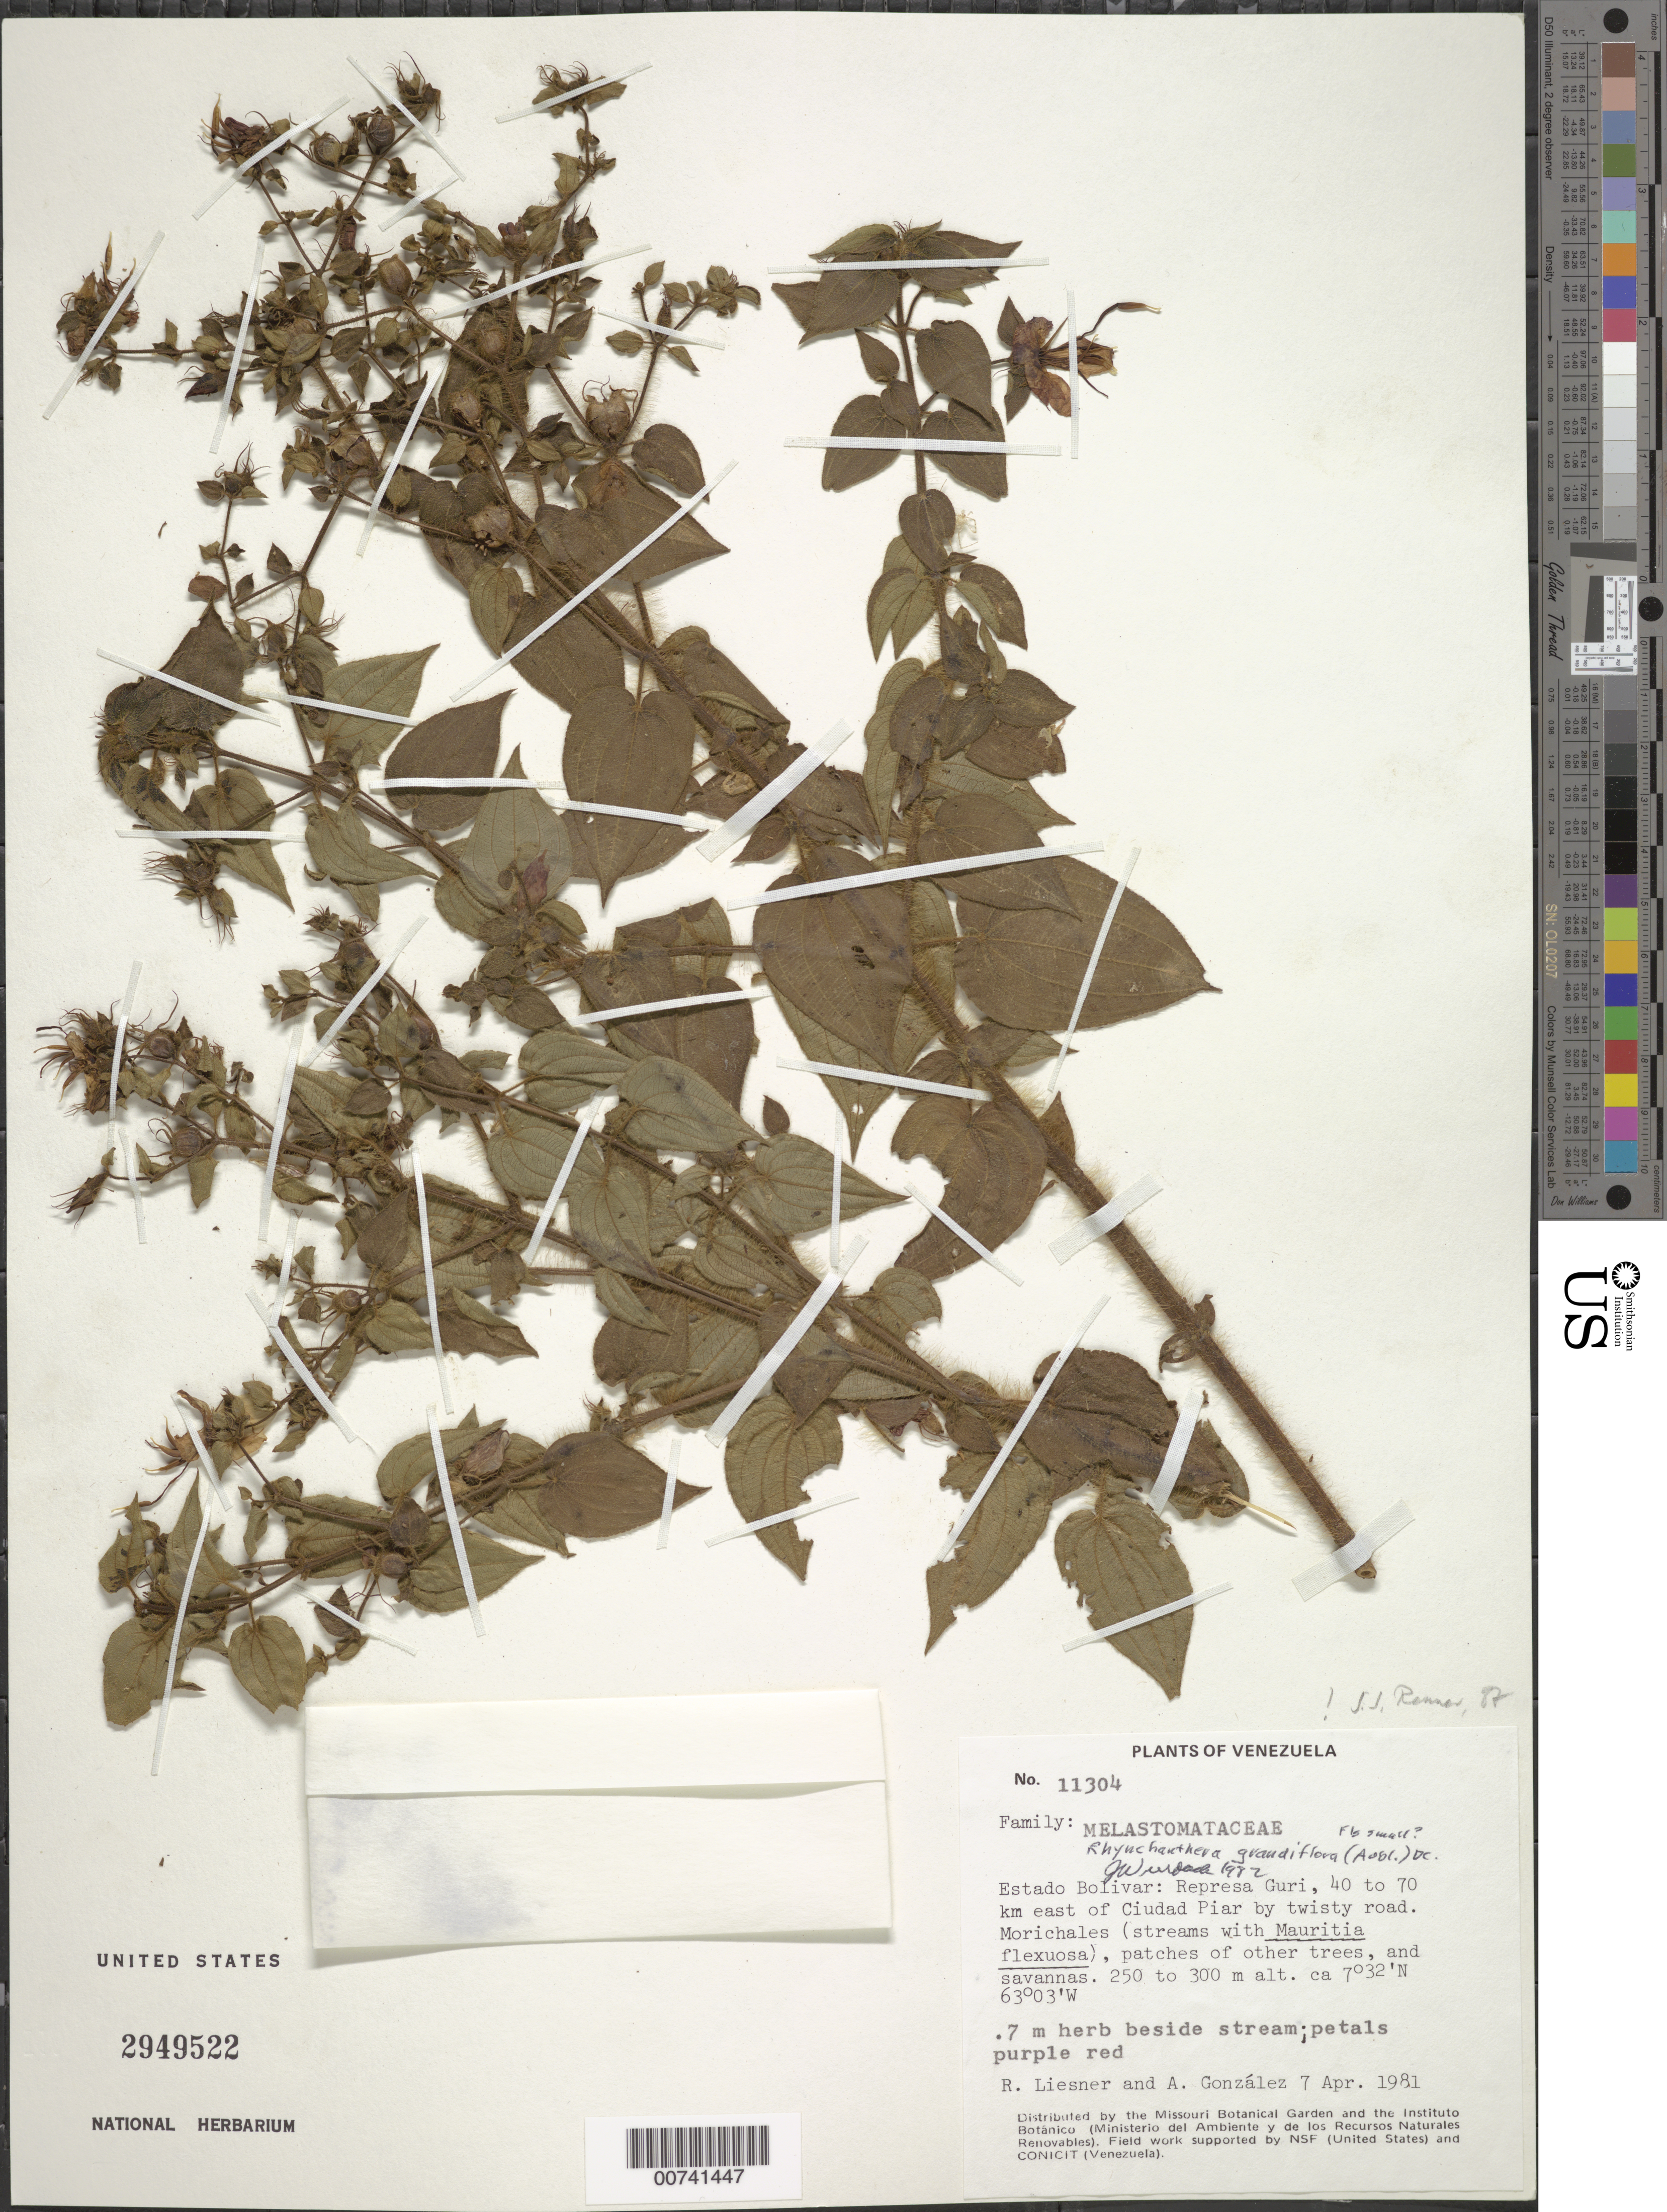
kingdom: Plantae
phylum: Tracheophyta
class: Magnoliopsida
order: Myrtales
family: Melastomataceae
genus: Rhynchanthera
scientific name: Rhynchanthera grandiflora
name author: (Aubl.) DC.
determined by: Renner, S. S.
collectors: R. L. Liesner & A. C. González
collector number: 11304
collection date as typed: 7-Apr-81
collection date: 1981-04-07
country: Venezuela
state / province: Bolívar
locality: Represa Guri, 40-70 km E of Ciudad Piar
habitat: Beside stream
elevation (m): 250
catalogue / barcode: US 2949522